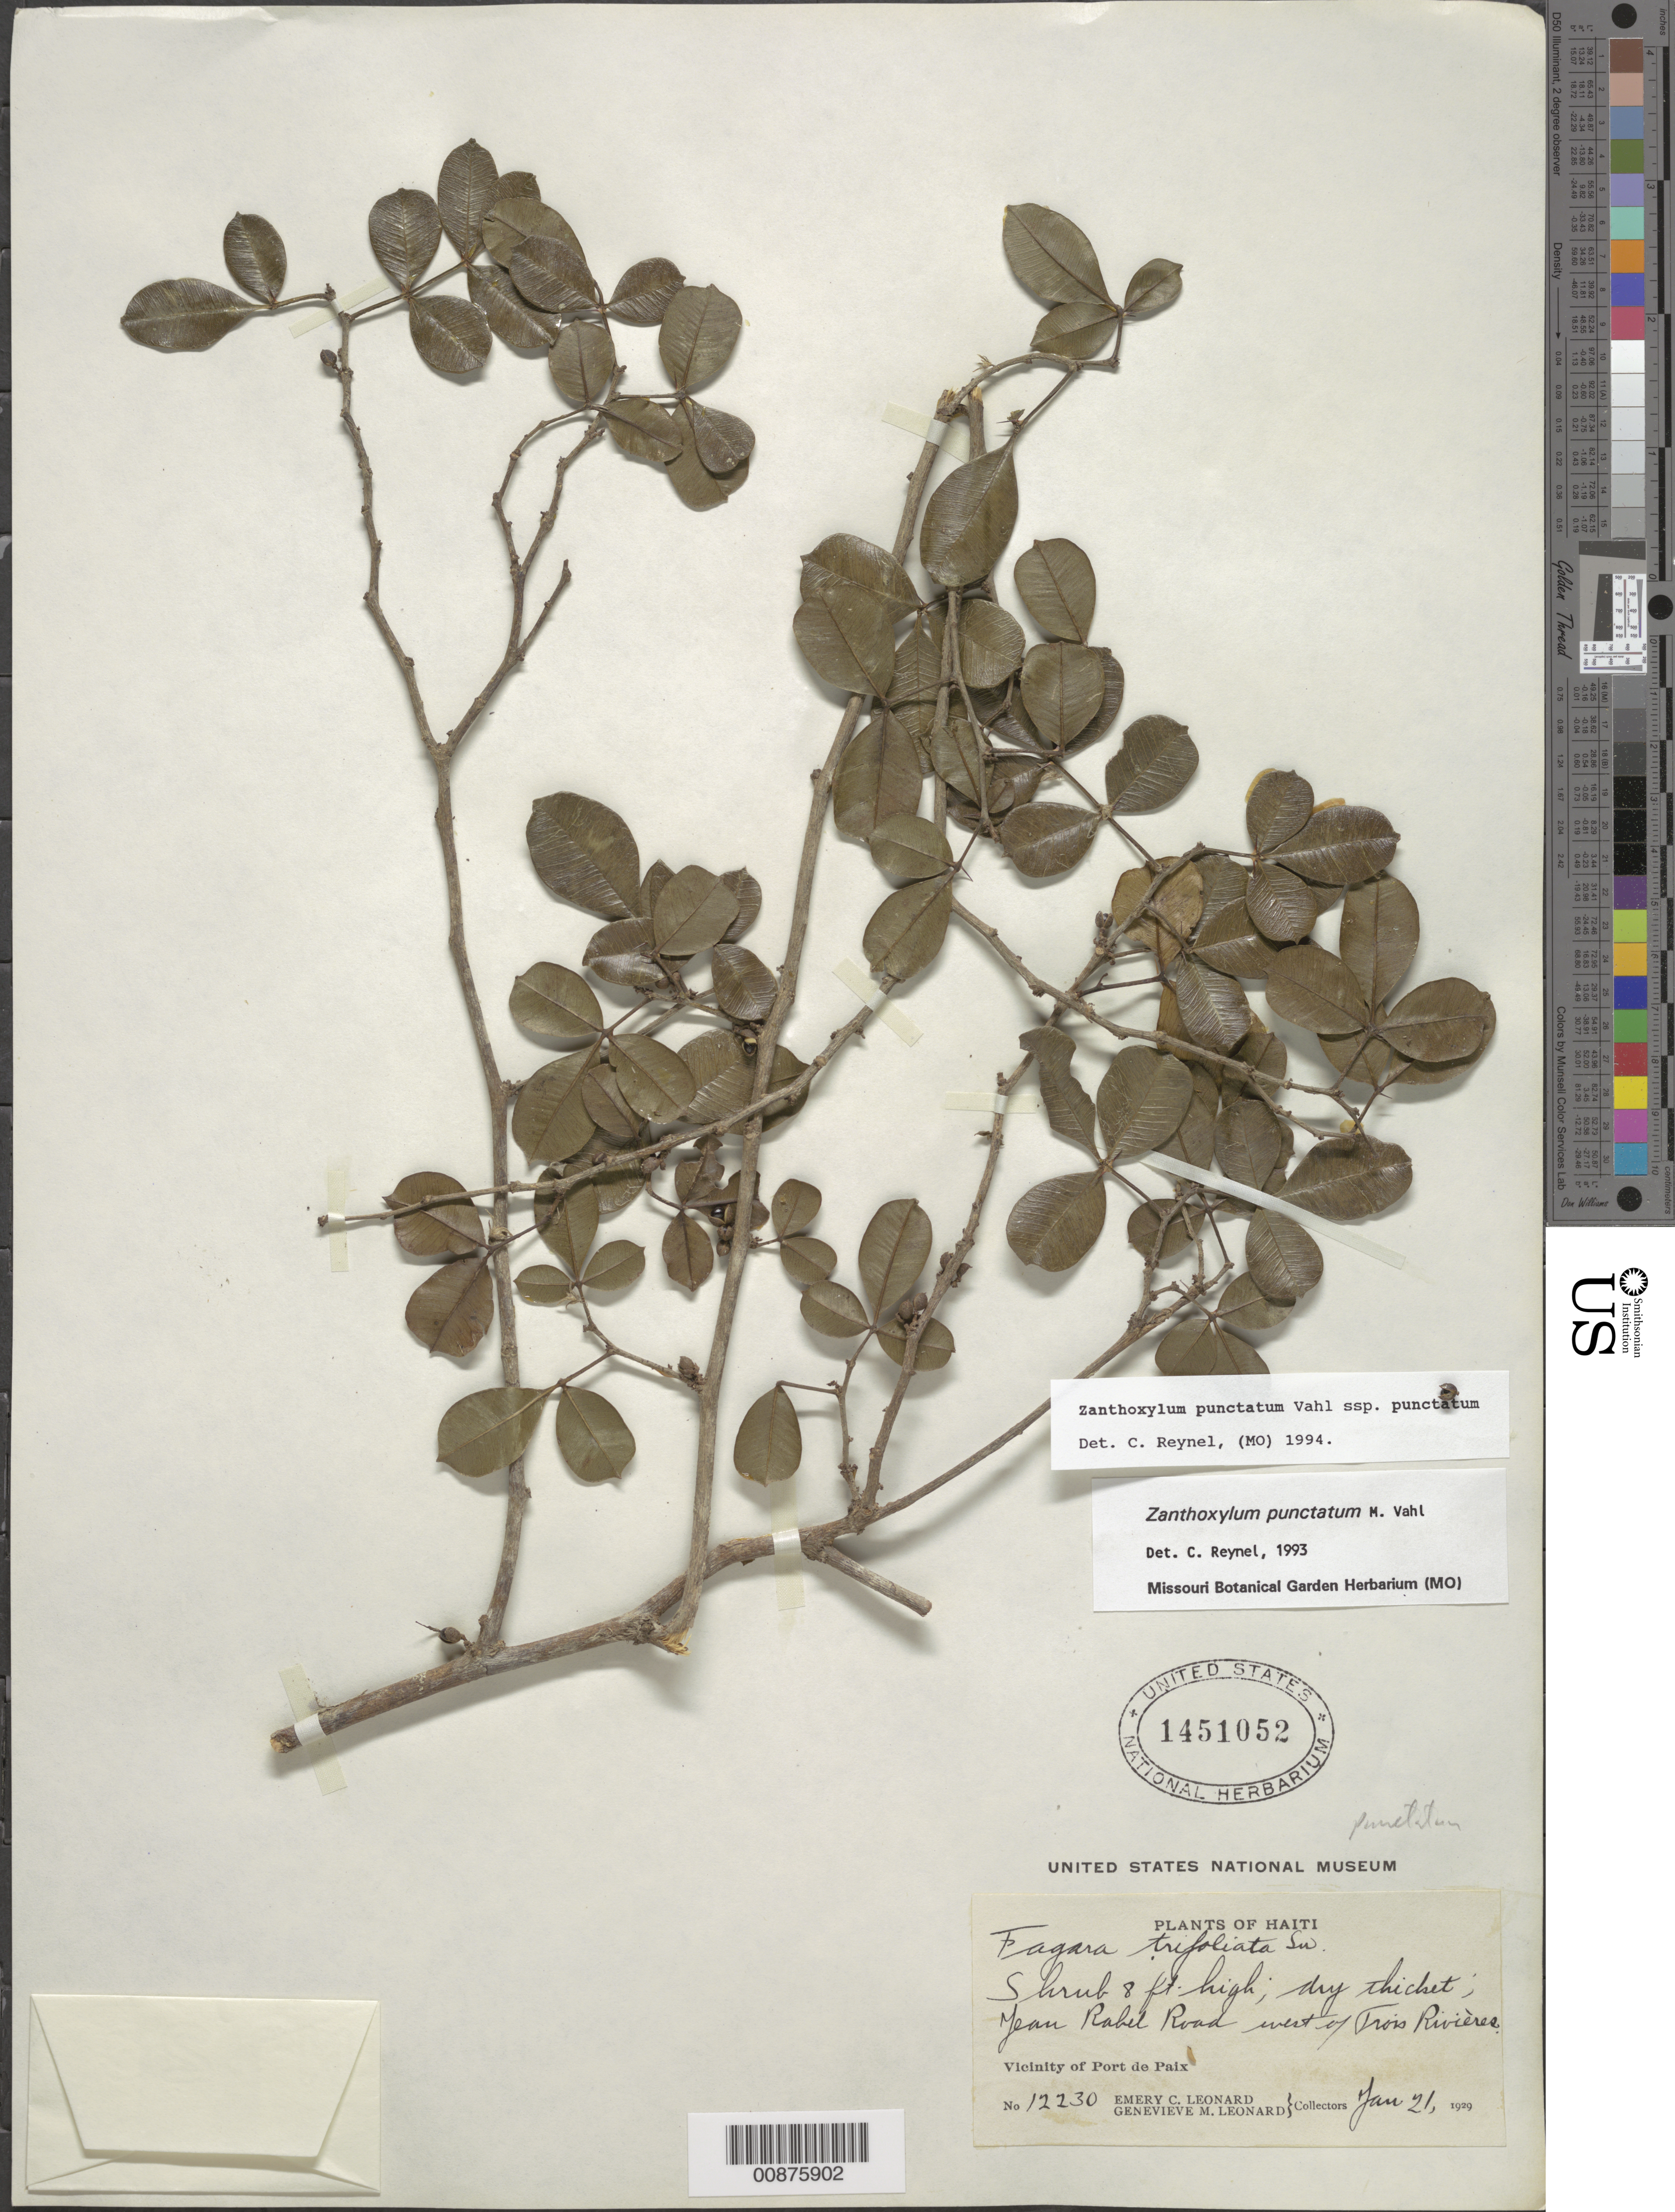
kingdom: Plantae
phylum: Tracheophyta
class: Magnoliopsida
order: Sapindales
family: Rutaceae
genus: Zanthoxylum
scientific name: Zanthoxylum punctatum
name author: Vahl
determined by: Reynel, Carlos A., (MO), Missouri Botanical Garden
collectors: E. C. Leonard & G. M. Leonard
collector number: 12230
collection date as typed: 21 Jan 1929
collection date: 1929-01-21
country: Haiti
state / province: Nord-Ouest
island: Hispaniola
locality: Vicinity of Port de Paix, Jean Rabel Road, W of Trois Rivières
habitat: Dry thicket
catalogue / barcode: US 1451052